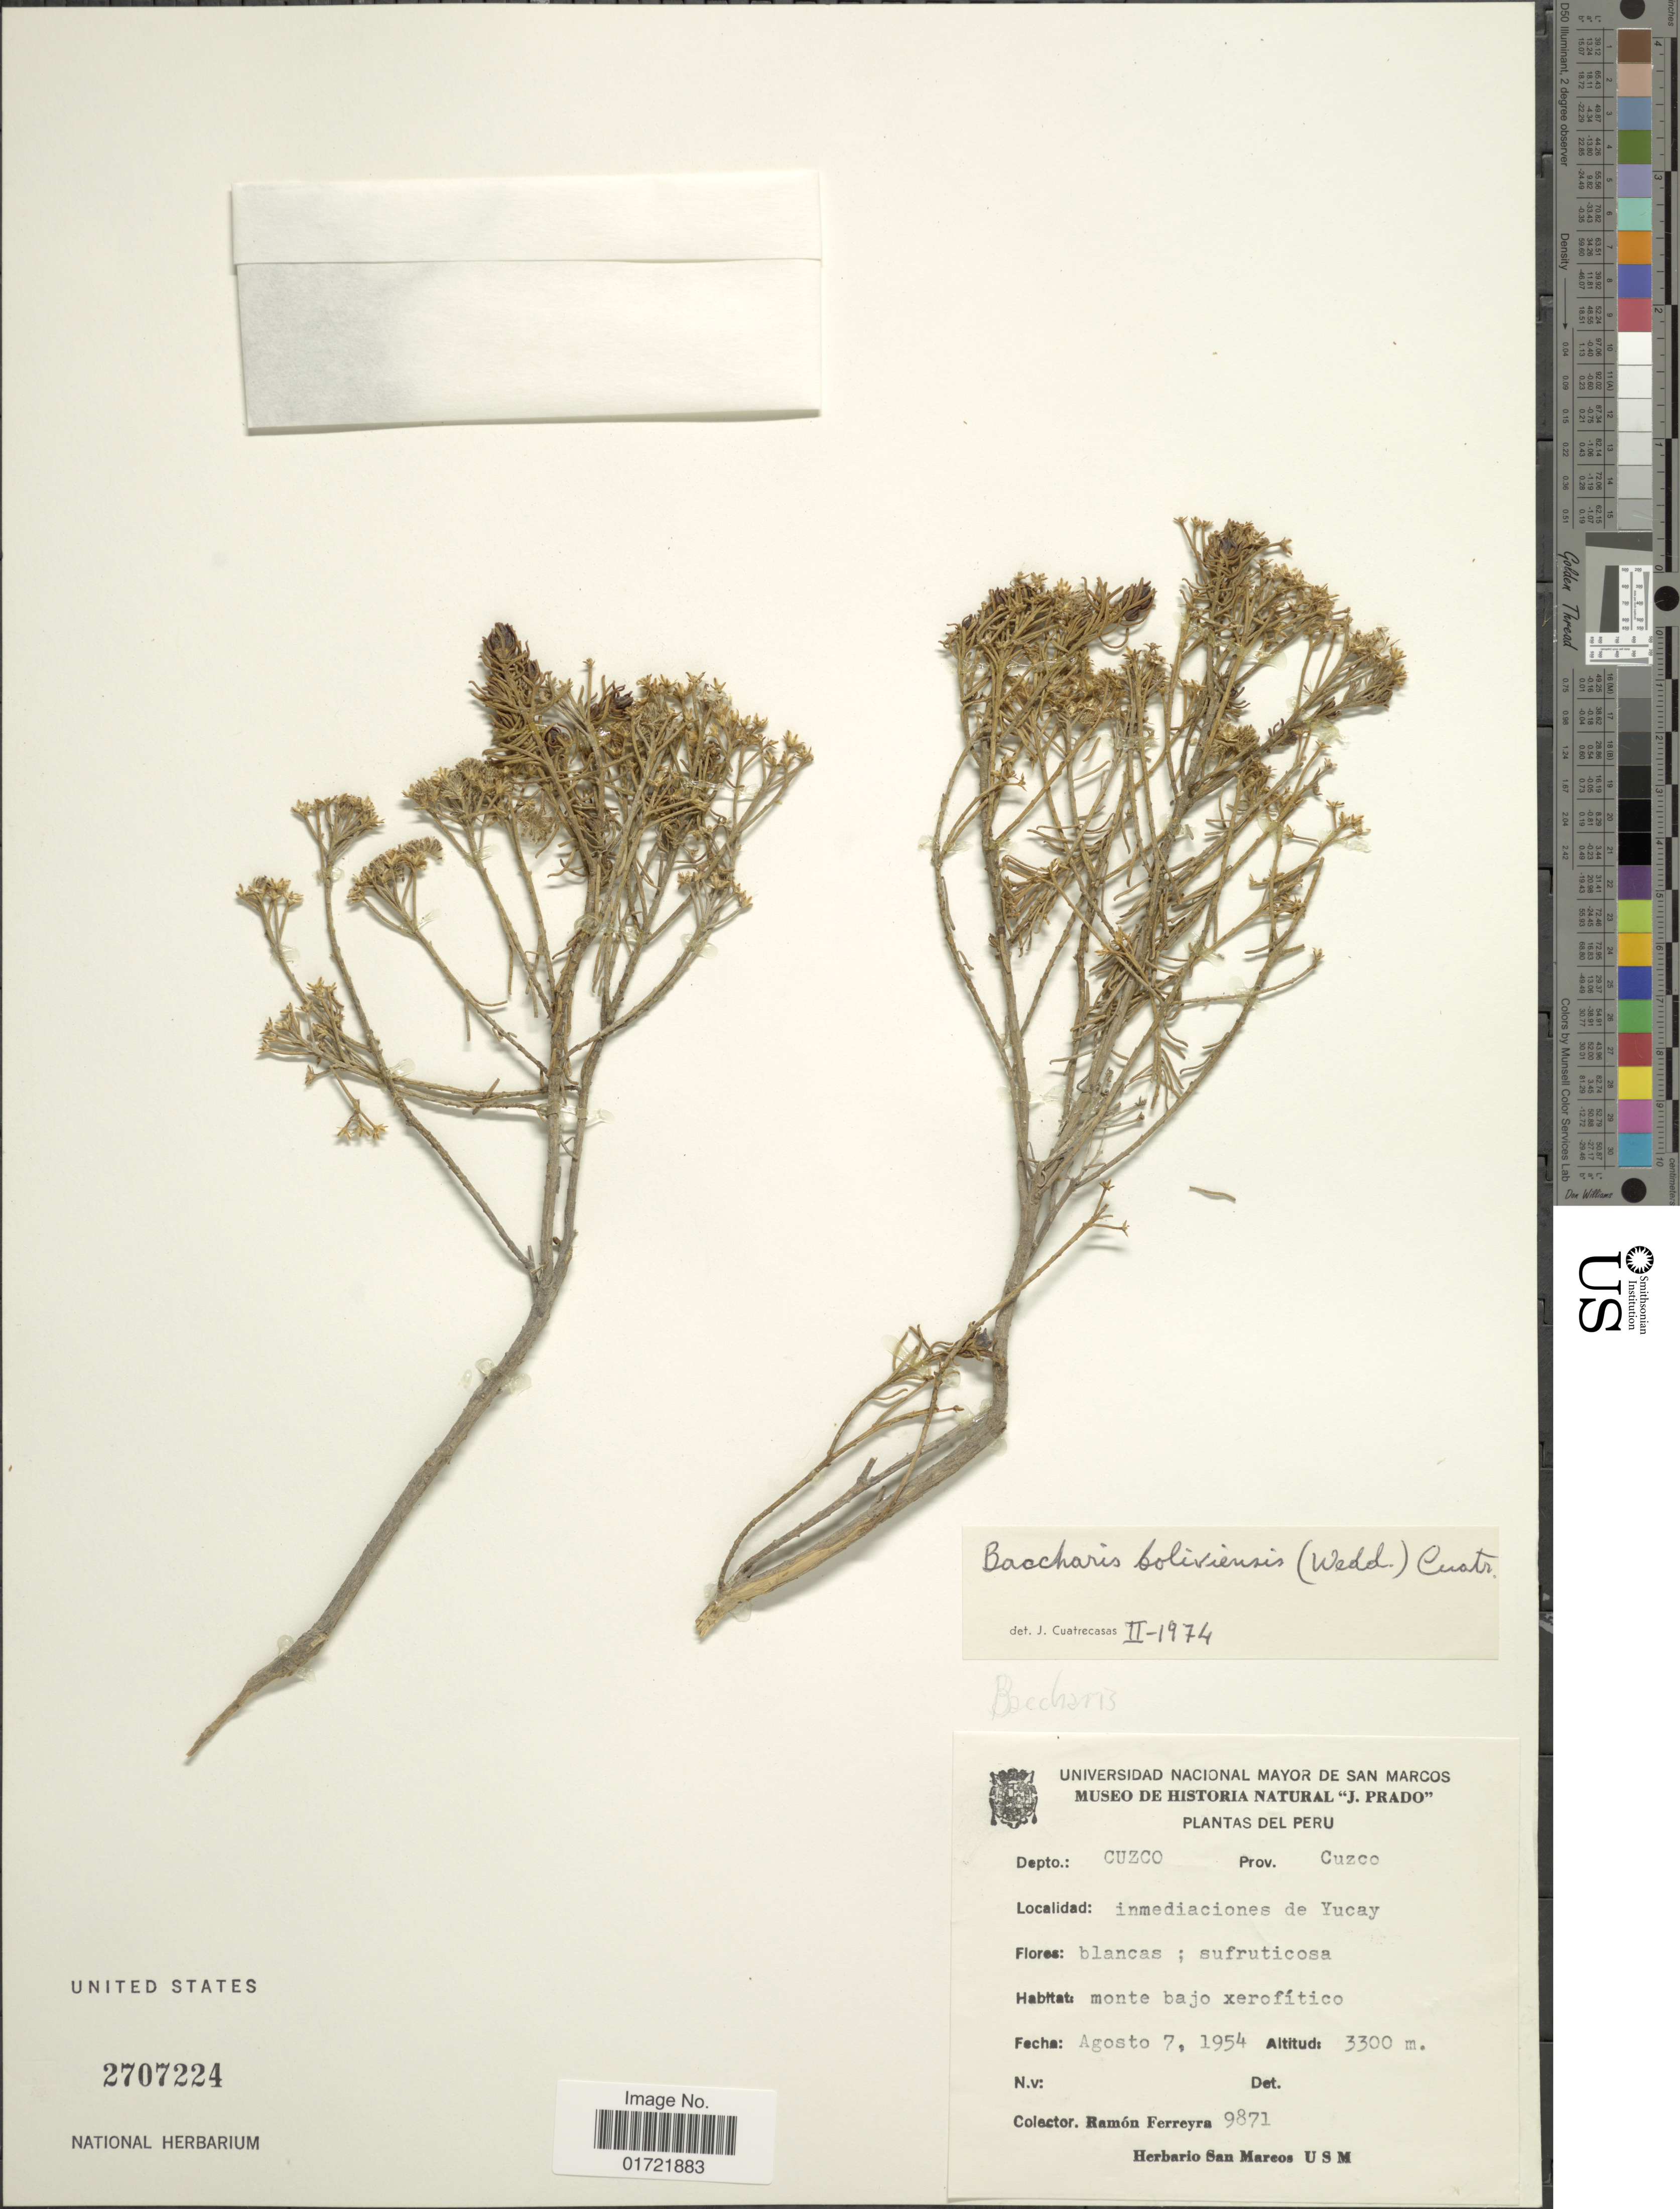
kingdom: Plantae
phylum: Tracheophyta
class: Magnoliopsida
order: Asterales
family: Asteraceae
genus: Baccharis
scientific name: Baccharis bolivensis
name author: (Wedd.) Cabrera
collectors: R. A. Ferreyra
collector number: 9871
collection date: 1954-08-07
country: Peru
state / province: Cusco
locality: Prov. Cuzco. Inmediaciones de Yucay.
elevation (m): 3300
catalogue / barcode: US 2707224